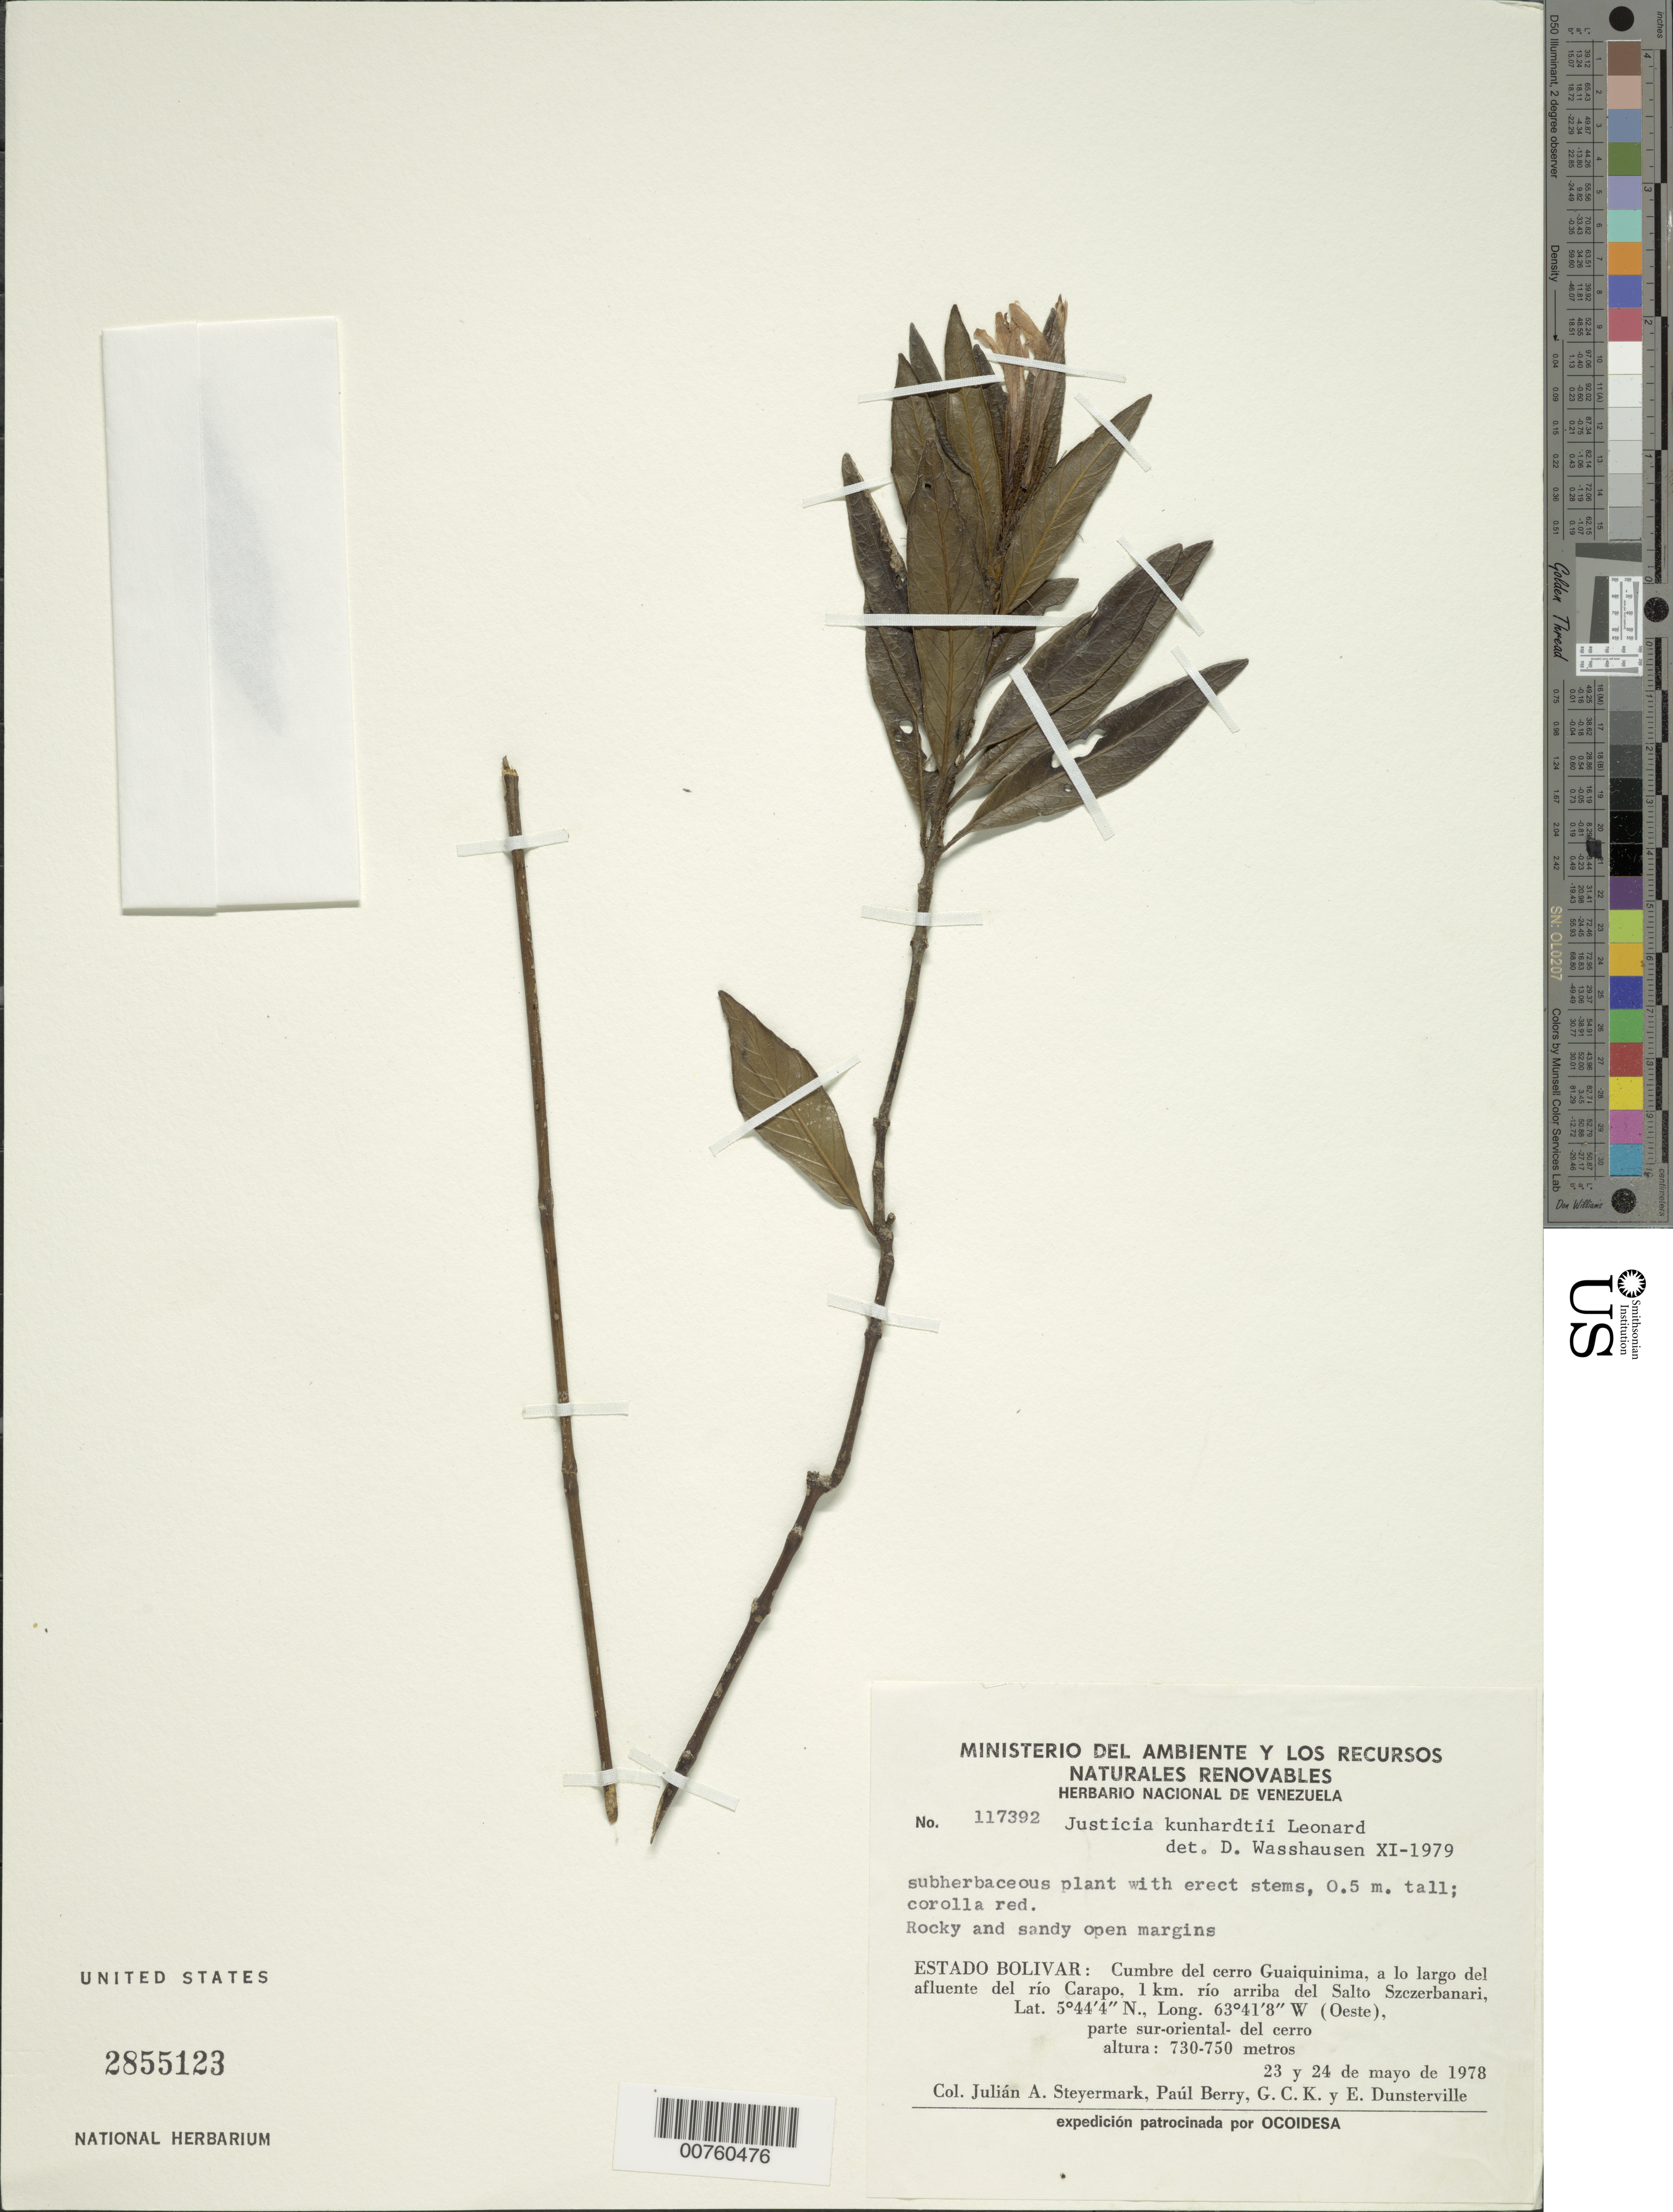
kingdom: Plantae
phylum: Tracheophyta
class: Magnoliopsida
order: Lamiales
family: Acanthaceae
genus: Justicia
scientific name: Justicia hylaea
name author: Leonard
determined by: Wasshausen, Dieter C., (BOT), Smithsonian Institution - National Museum of Natural History (UNITED STATES)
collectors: J. Steyermark, P. Berry, G. C. K. Dunsterville & E. Dunsterville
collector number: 117392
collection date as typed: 23-May-78 to 24-May-78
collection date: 1978-05-23/1978-05-24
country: Venezuela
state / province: Bolívar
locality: Cerro Guaiquinima; a lo largo del afluente del Río Carapo (1 km río arriba del Salto Szczerbanari)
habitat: Parte sur-oriental del cerro; rocky and sandy open margins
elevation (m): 730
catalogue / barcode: US 2855123